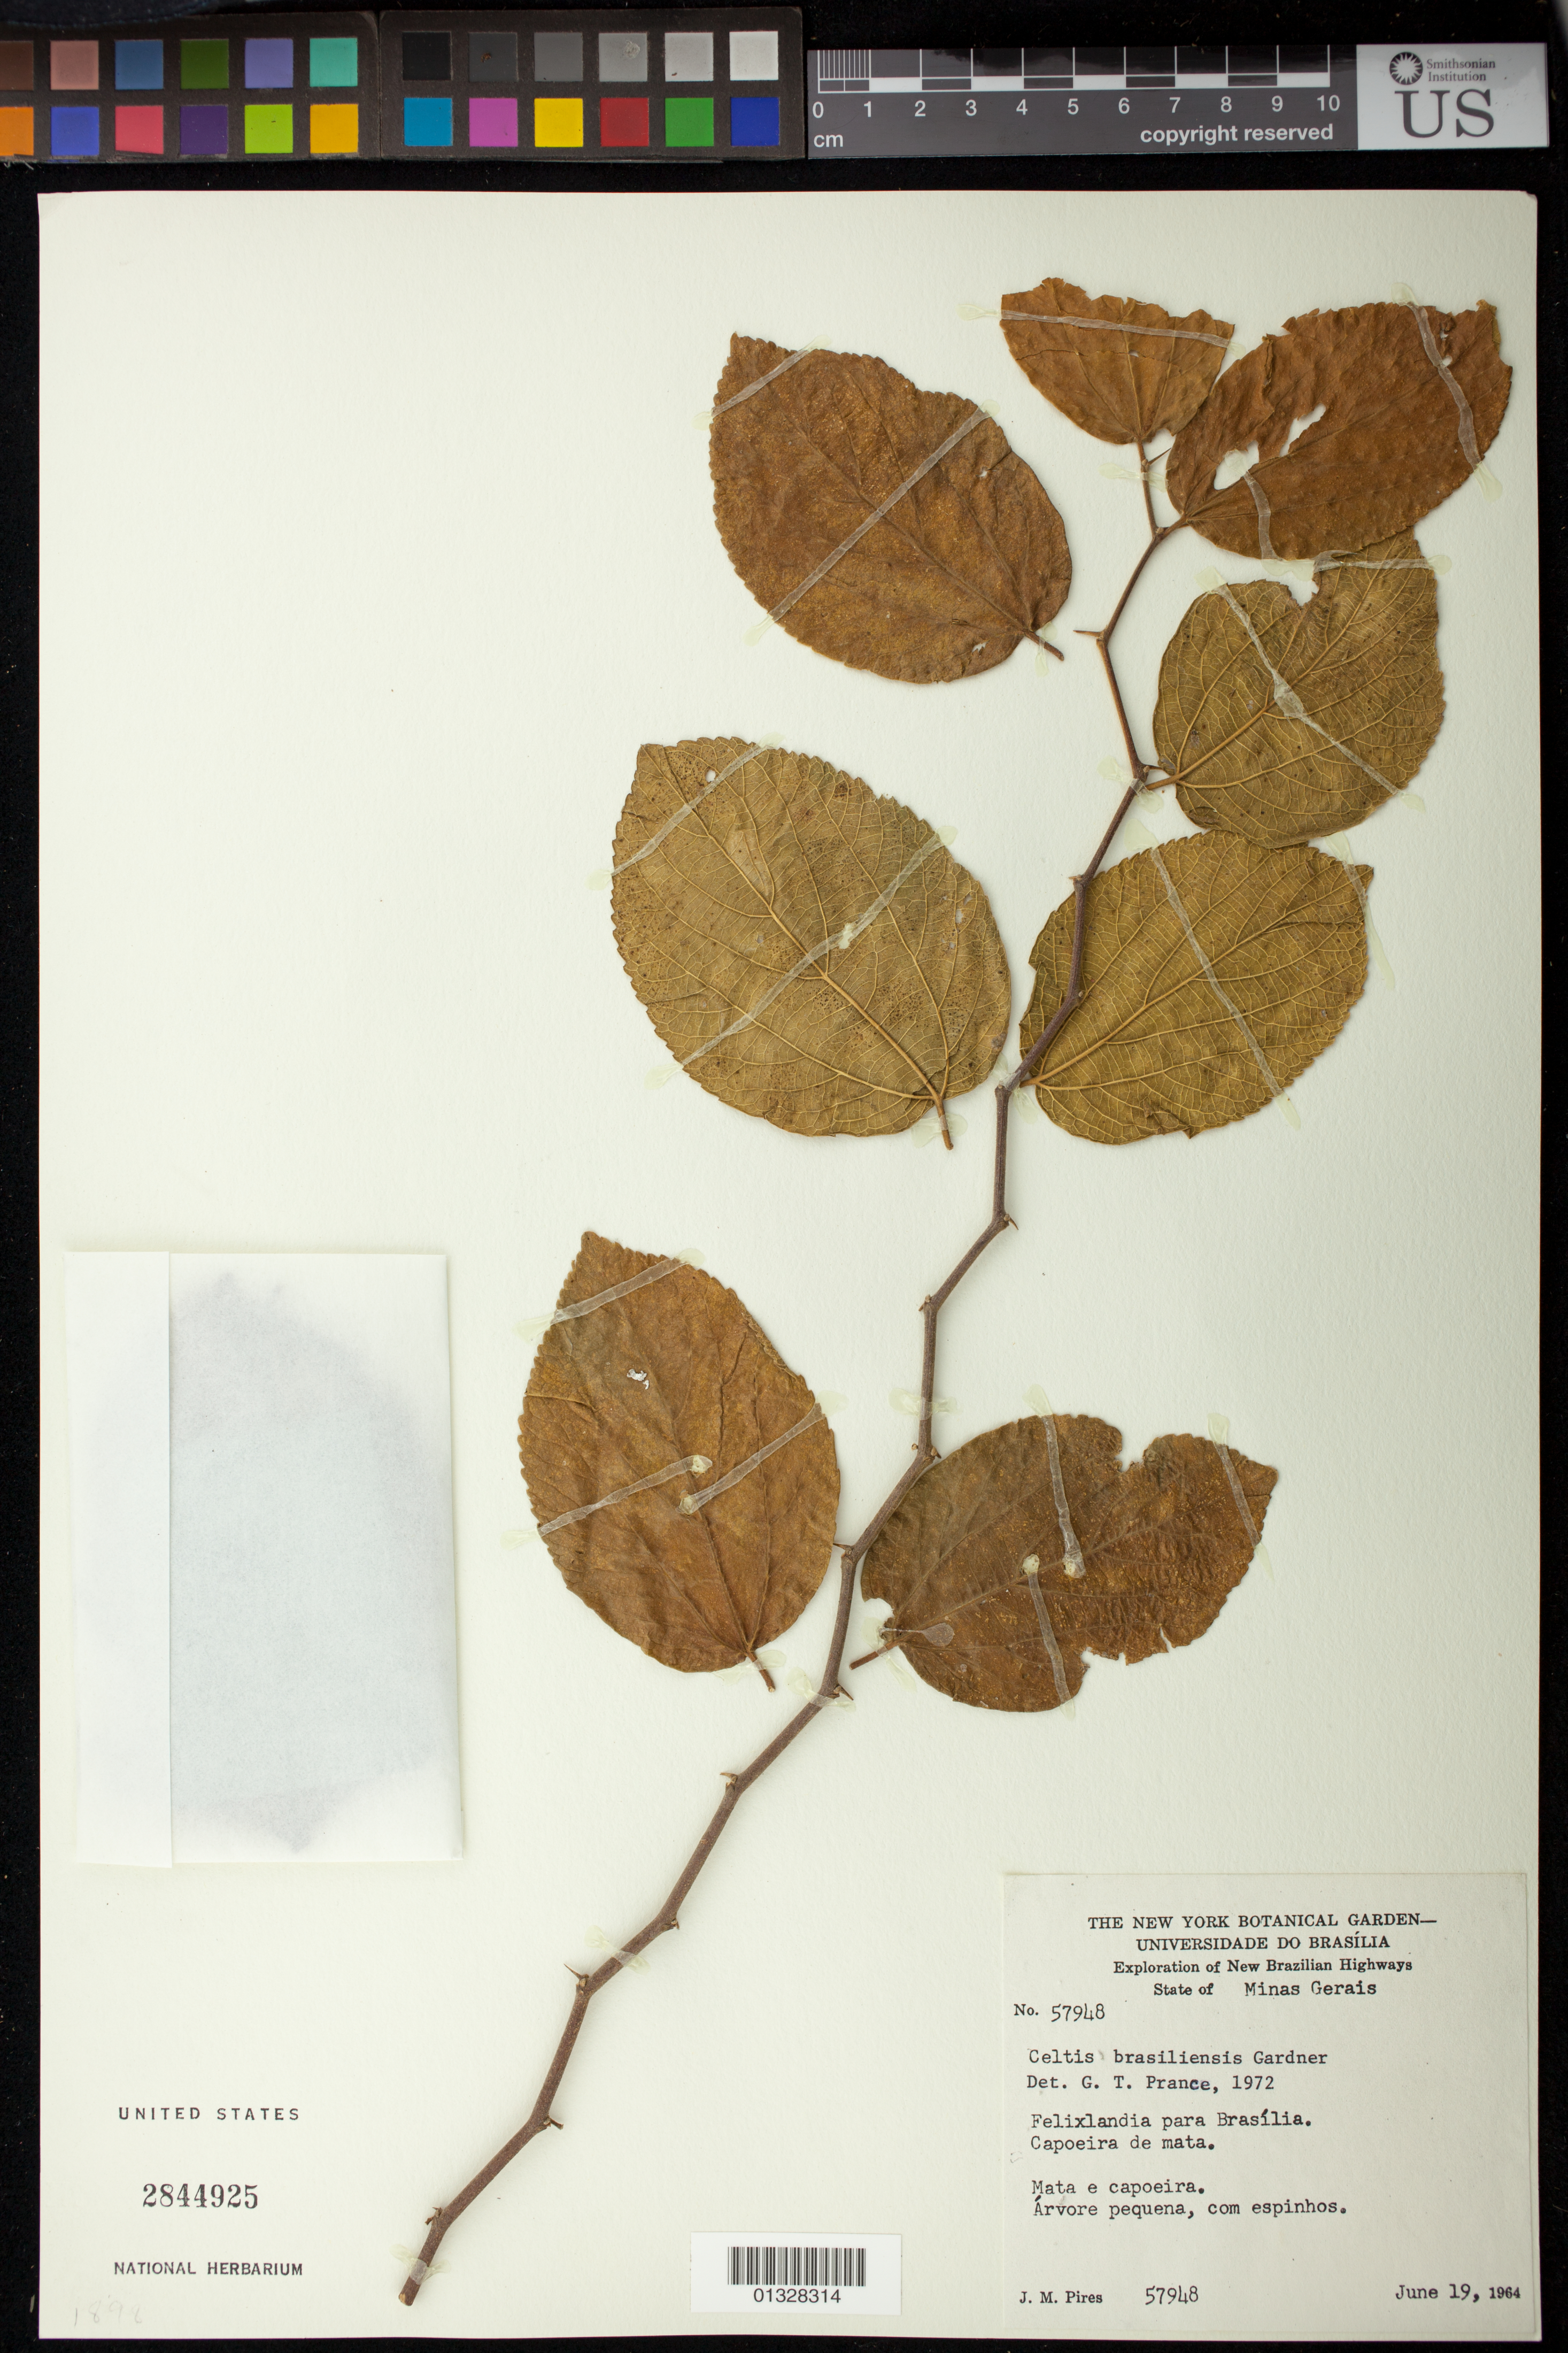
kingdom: Plantae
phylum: Tracheophyta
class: Magnoliopsida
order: Rosales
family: Cannabaceae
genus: Celtis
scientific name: Celtis brasiliensis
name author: (Gardner) Planch.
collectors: J. M. Pires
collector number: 57948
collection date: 1964-06-19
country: Brazil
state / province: Minas Gerais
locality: Felixlandia para Brasilia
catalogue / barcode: US 2844925